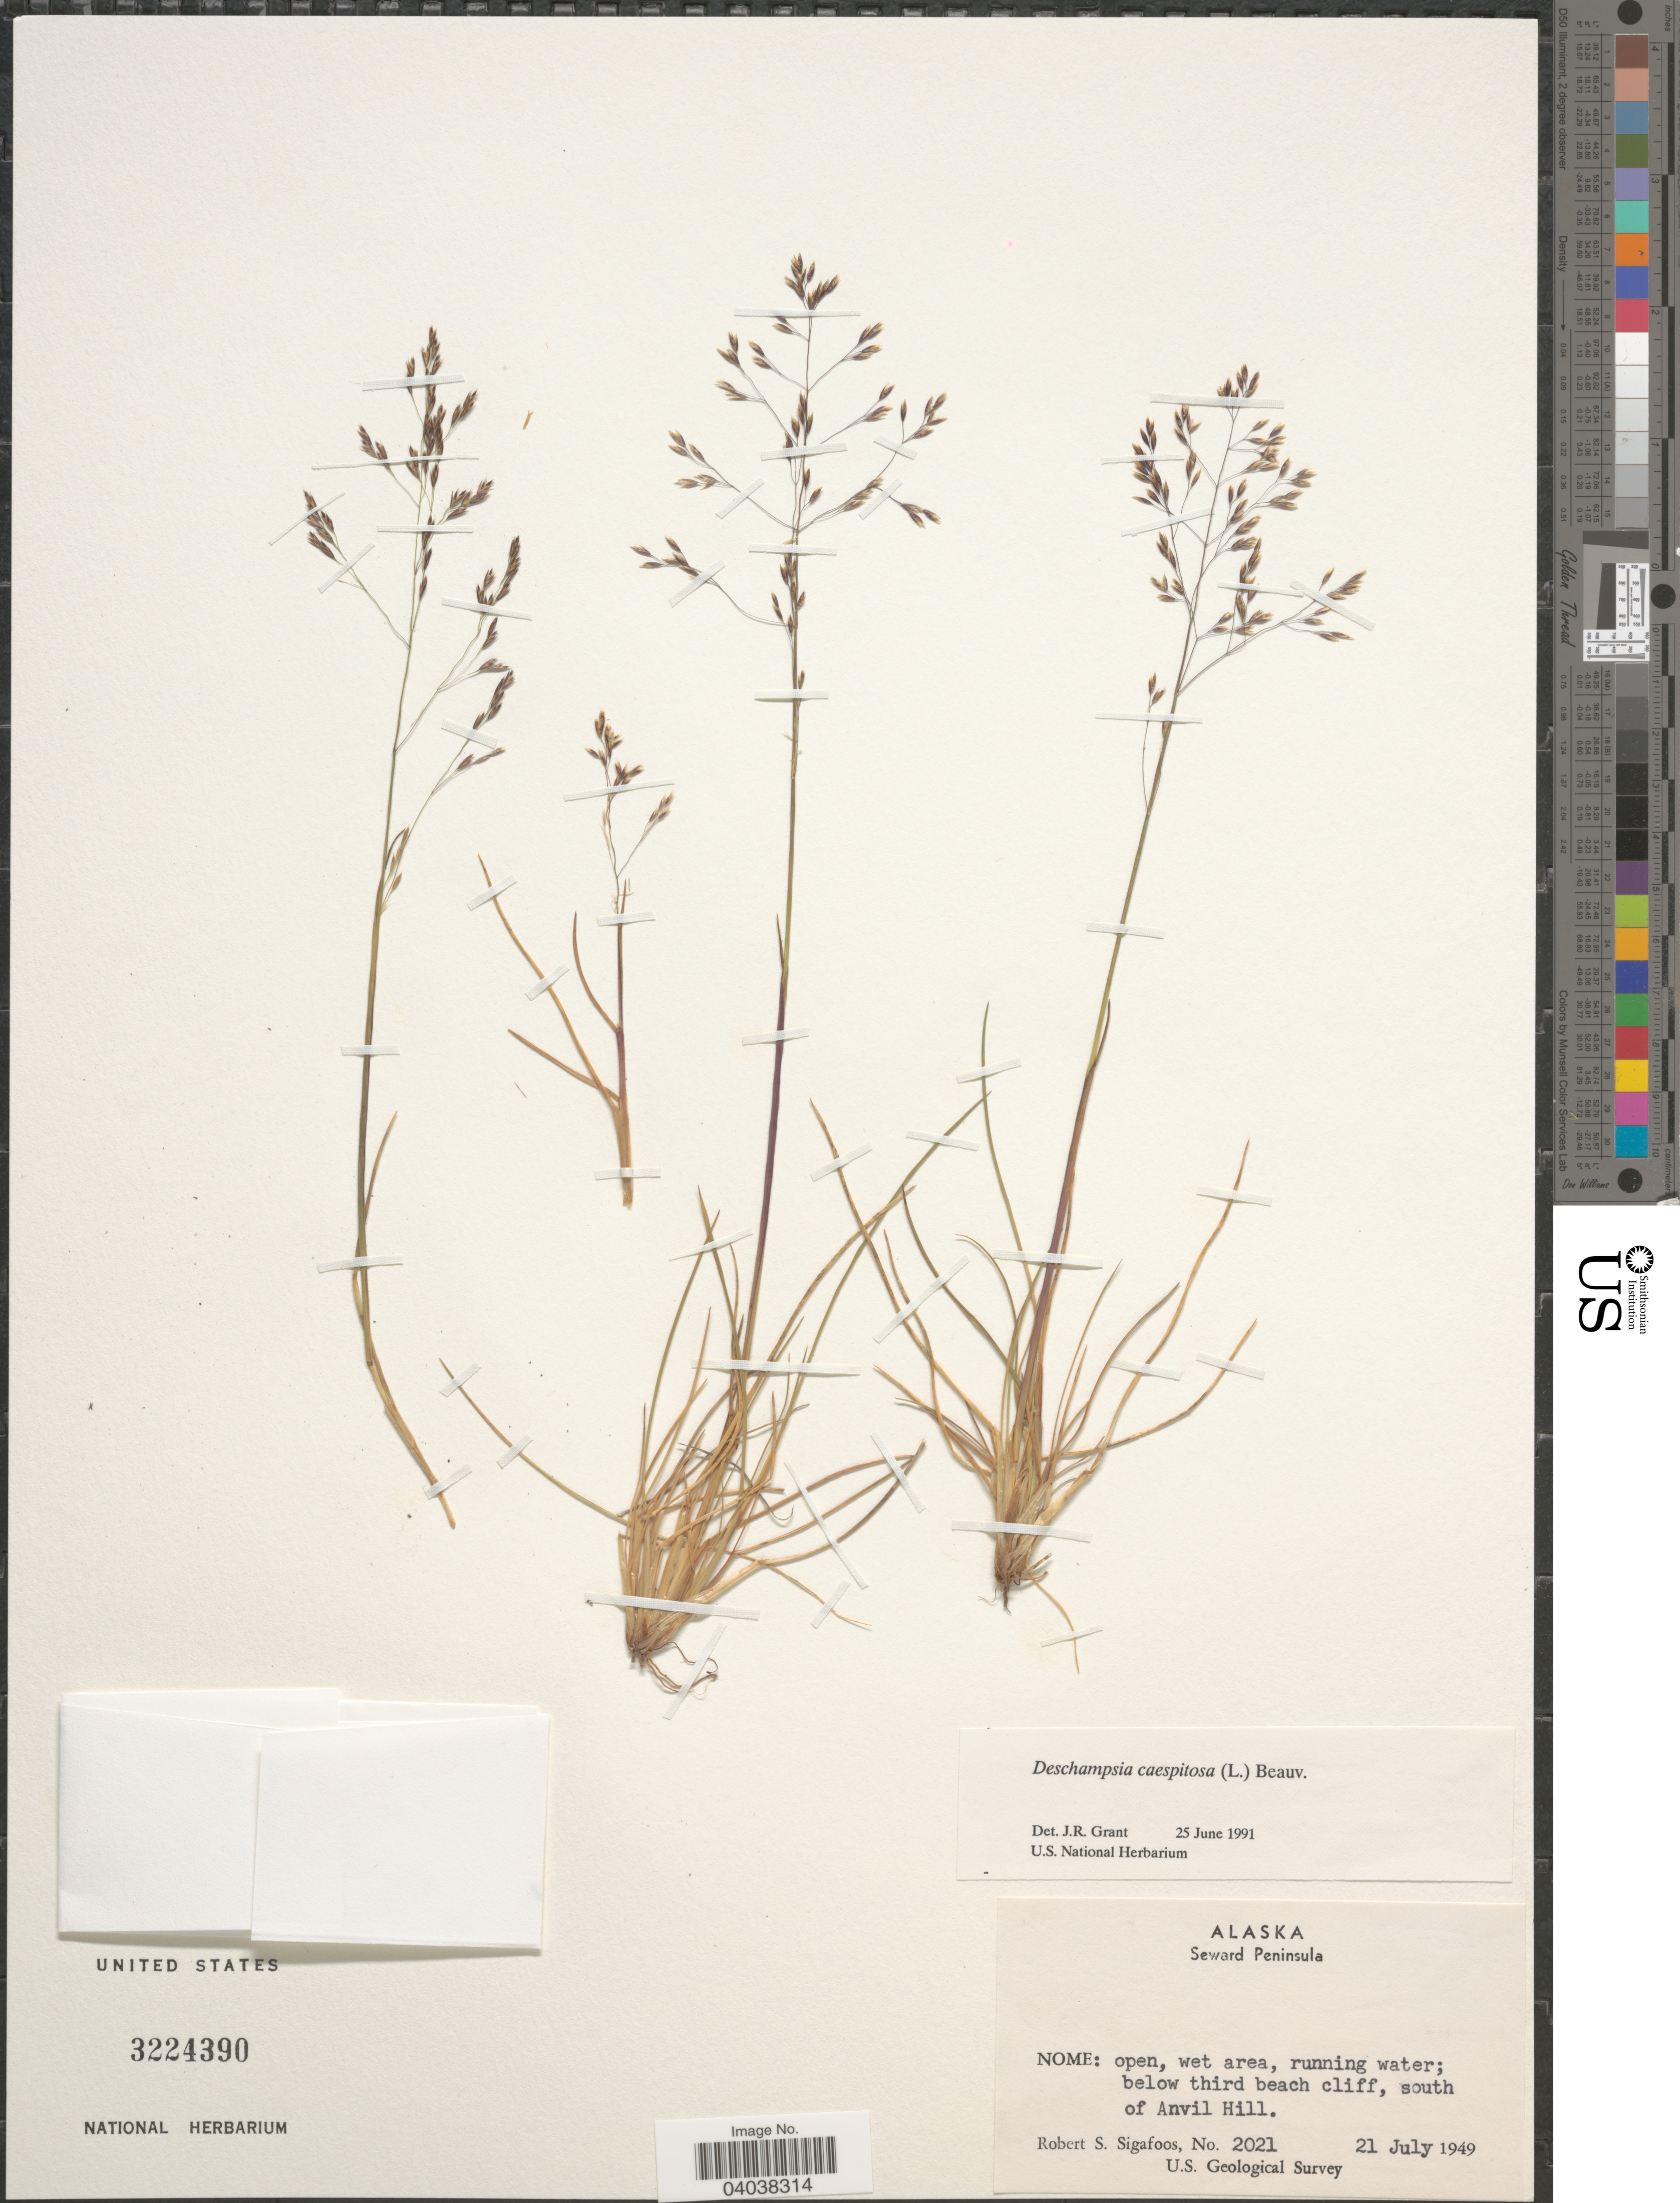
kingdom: Plantae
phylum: Tracheophyta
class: Liliopsida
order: Poales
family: Poaceae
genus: Deschampsia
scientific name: Deschampsia cespitosa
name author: (L.) P. Beauv.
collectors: R. Sigafoos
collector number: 2021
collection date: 1949-07-21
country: United States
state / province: Alaska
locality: Seward Peninsula. Nome: open, wet area, running water; below third beach cliff, south of Anville Hill.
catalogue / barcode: US 3224390